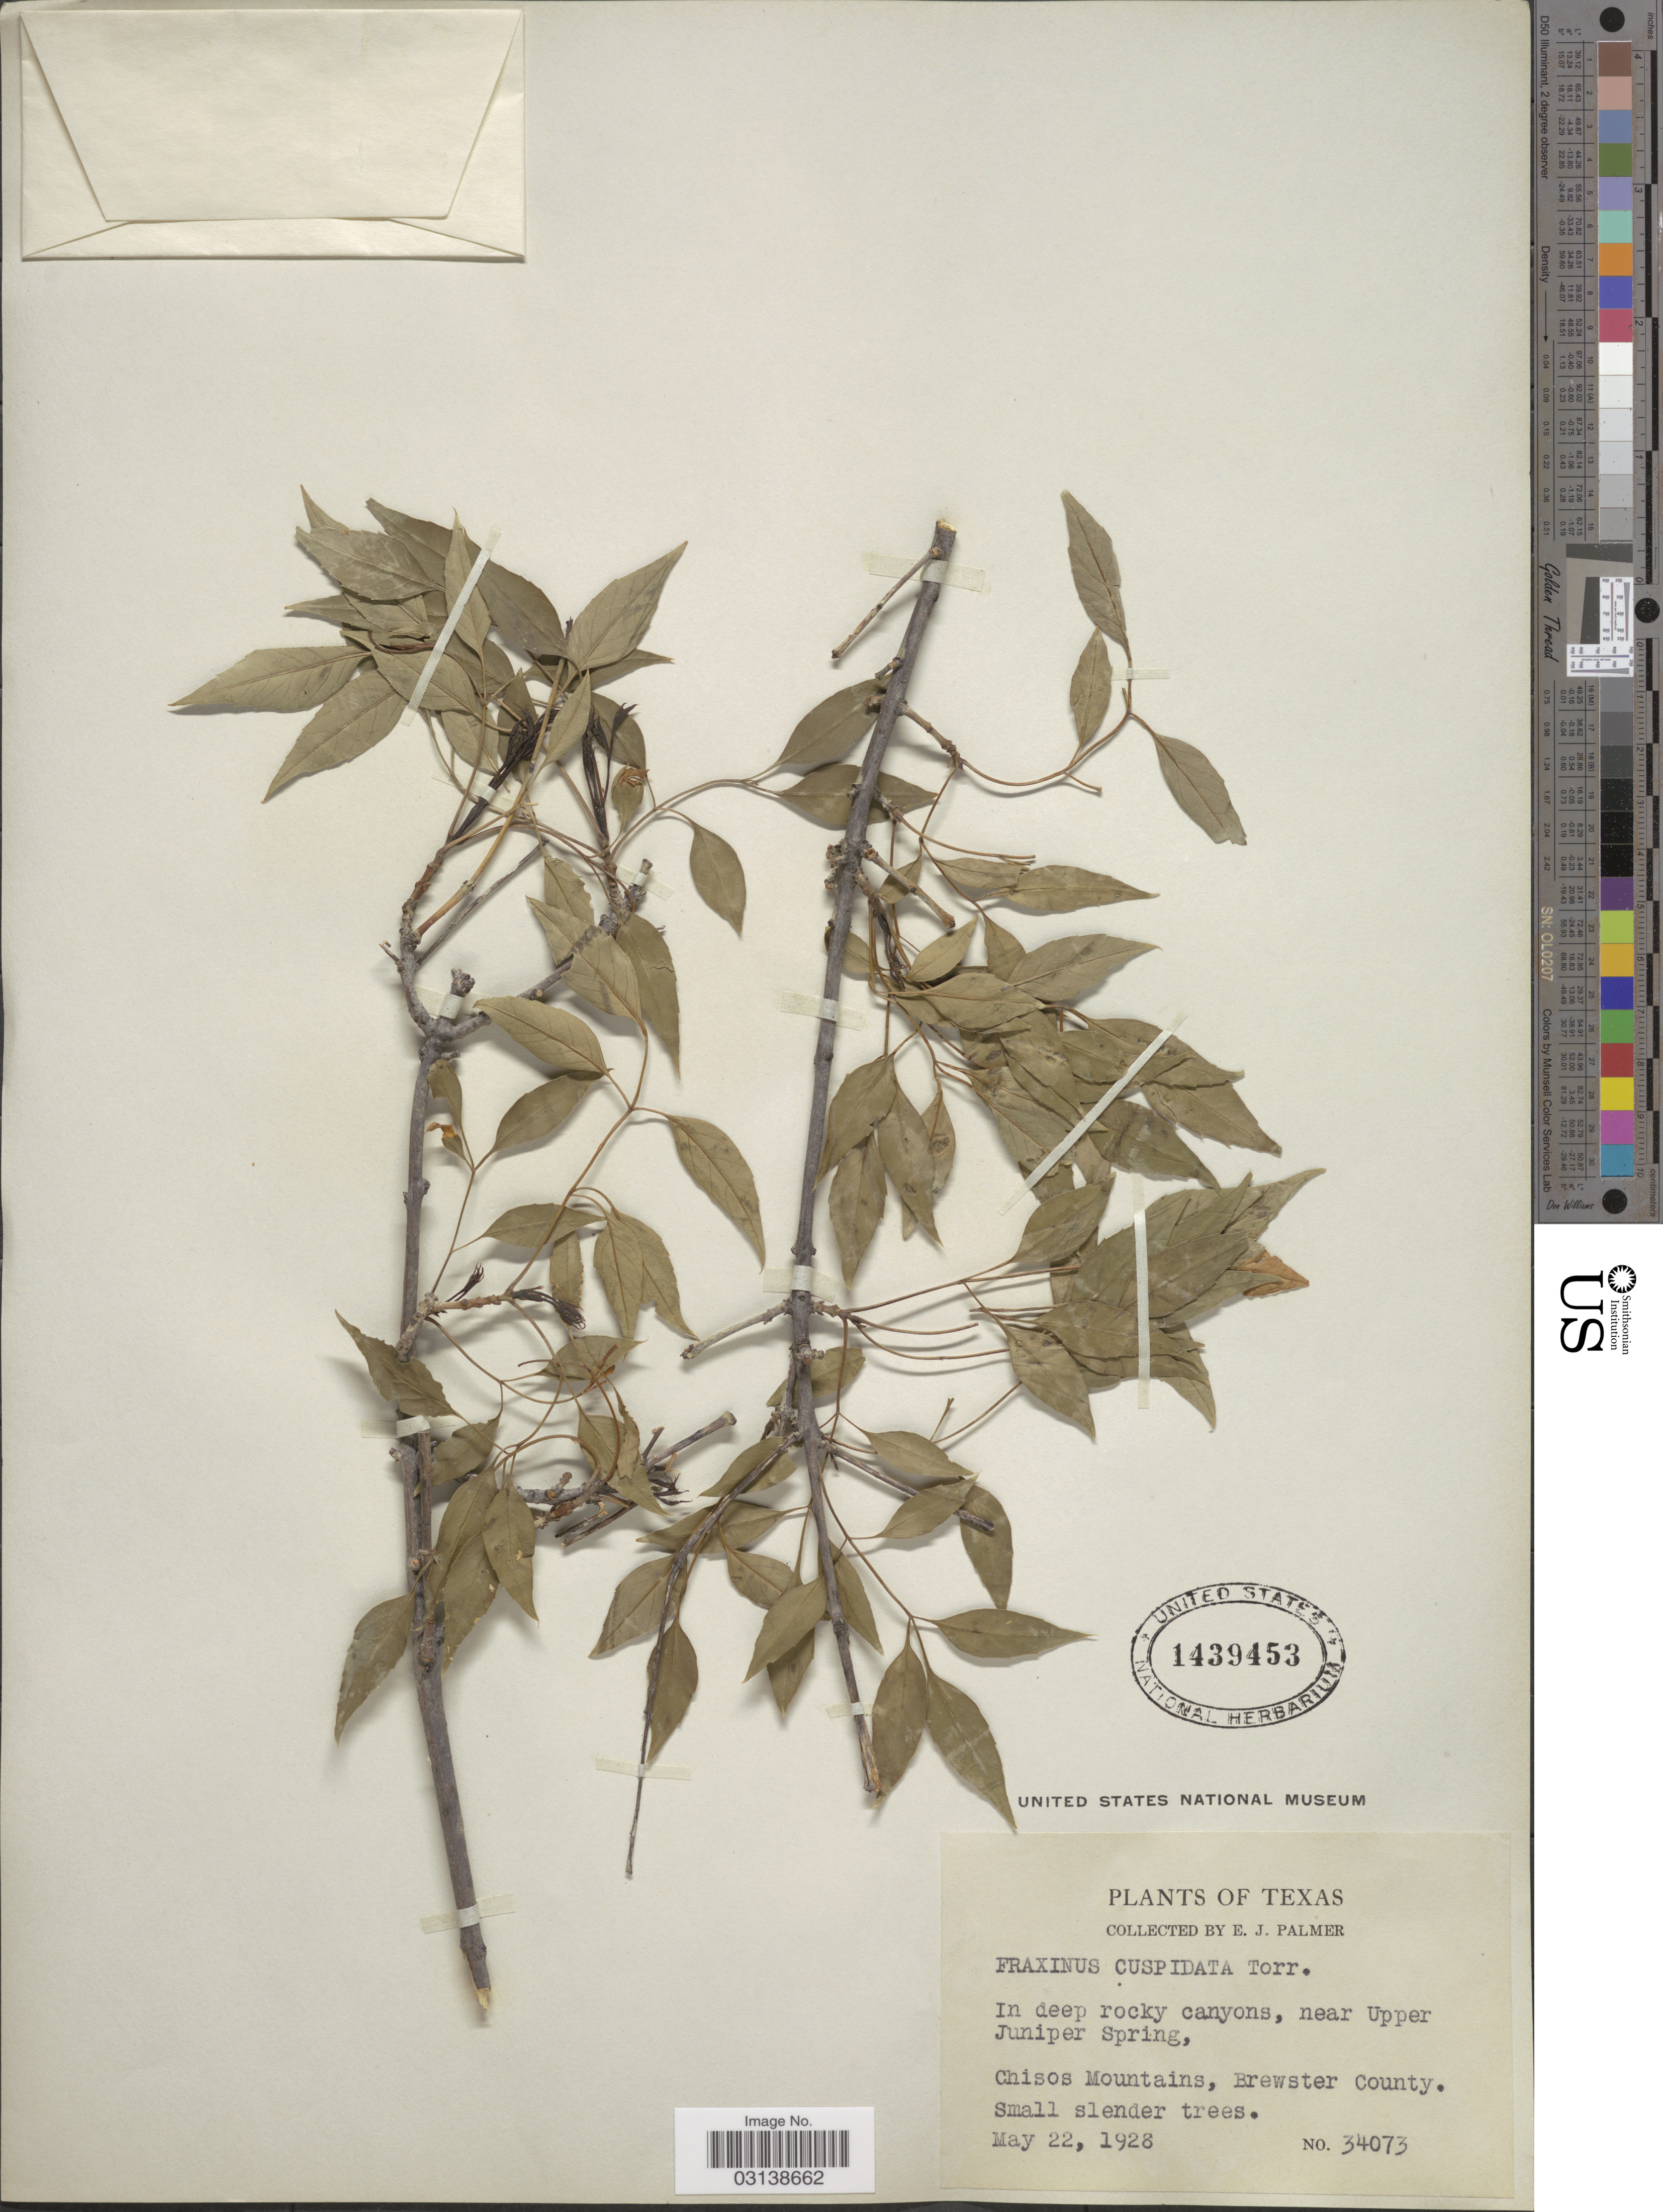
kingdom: Plantae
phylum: Tracheophyta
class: Magnoliopsida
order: Lamiales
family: Oleaceae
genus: Fraxinus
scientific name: Fraxinus cuspidata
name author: Torr.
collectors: E. J. Palmer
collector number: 34073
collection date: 1928-05-22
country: United States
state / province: Texas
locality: In deep rocky canyons, near Upper Juniper Spring. Chisos Mountains, Brewster County.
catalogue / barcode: US 1439453